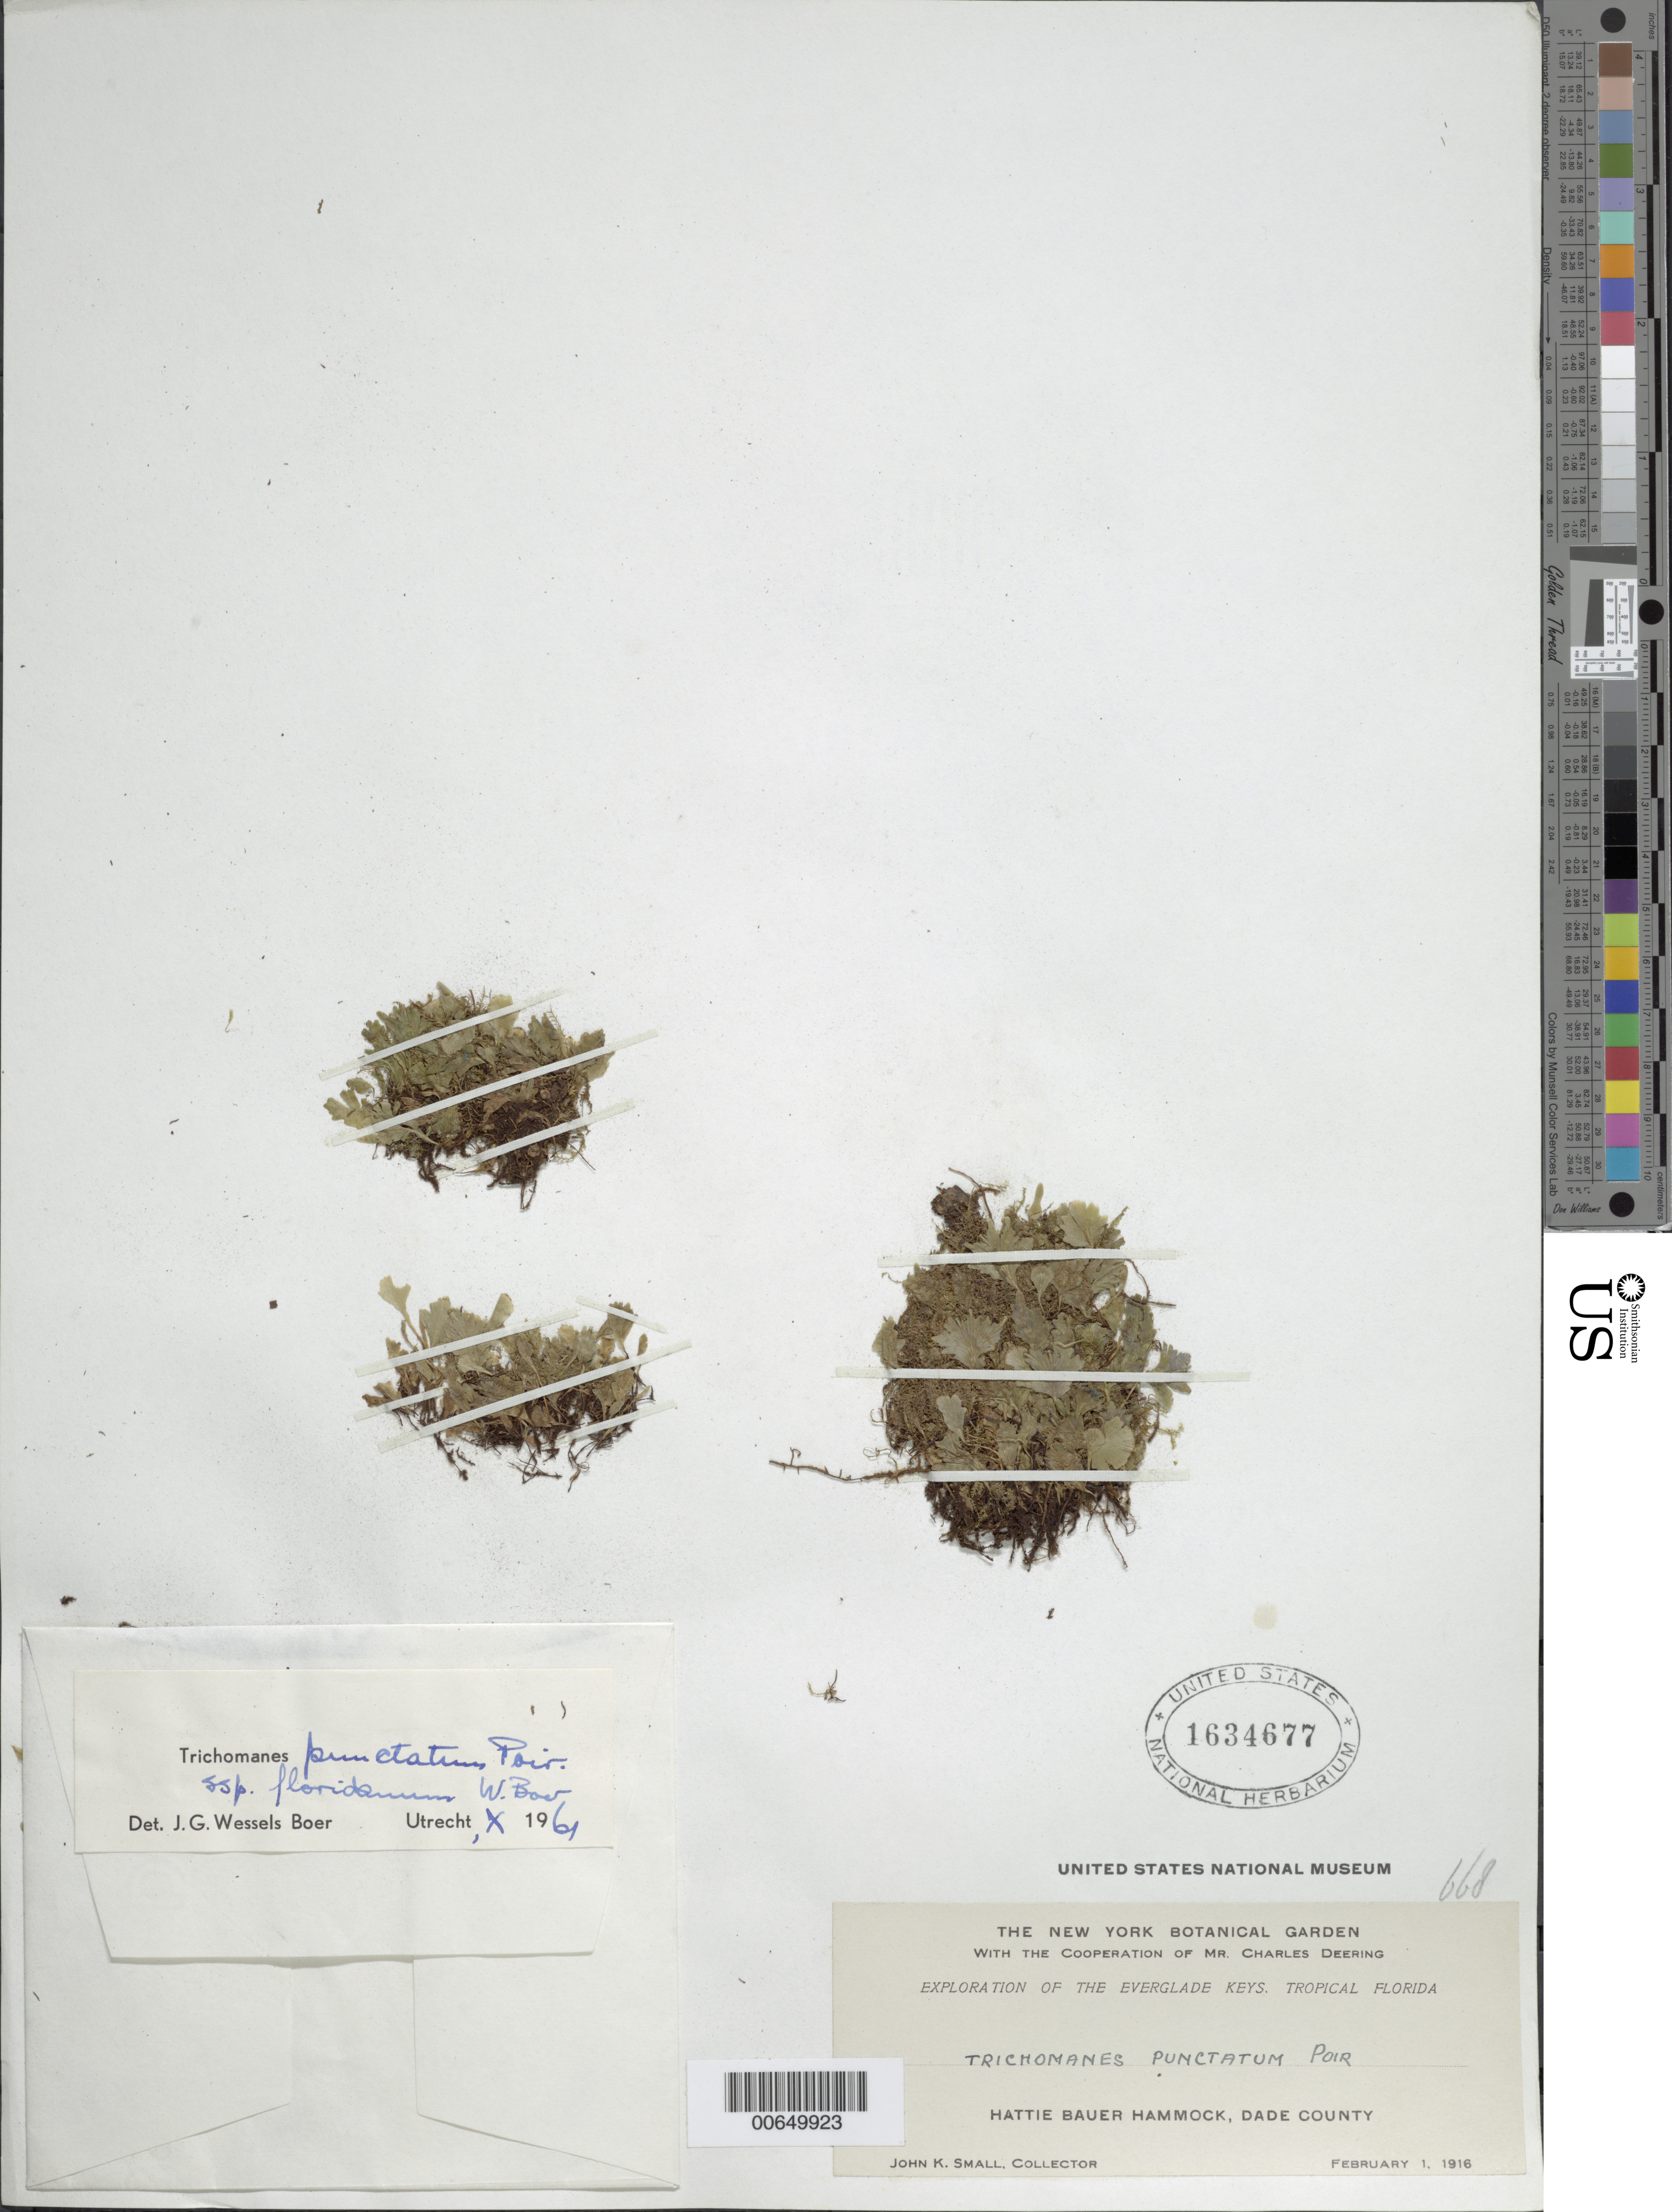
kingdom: Plantae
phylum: Tracheophyta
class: Polypodiopsida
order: Hymenophyllales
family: Hymenophyllaceae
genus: Didymoglossum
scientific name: Didymoglossum punctatum subsp. floridanum comb. nov., ined 2015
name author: (Poir.) Desv.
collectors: J. K. Small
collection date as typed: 01 Feb 1916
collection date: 1916-02-01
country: United States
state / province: Florida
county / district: Dade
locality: Hattie Bauer Hammock.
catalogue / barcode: US 1634677